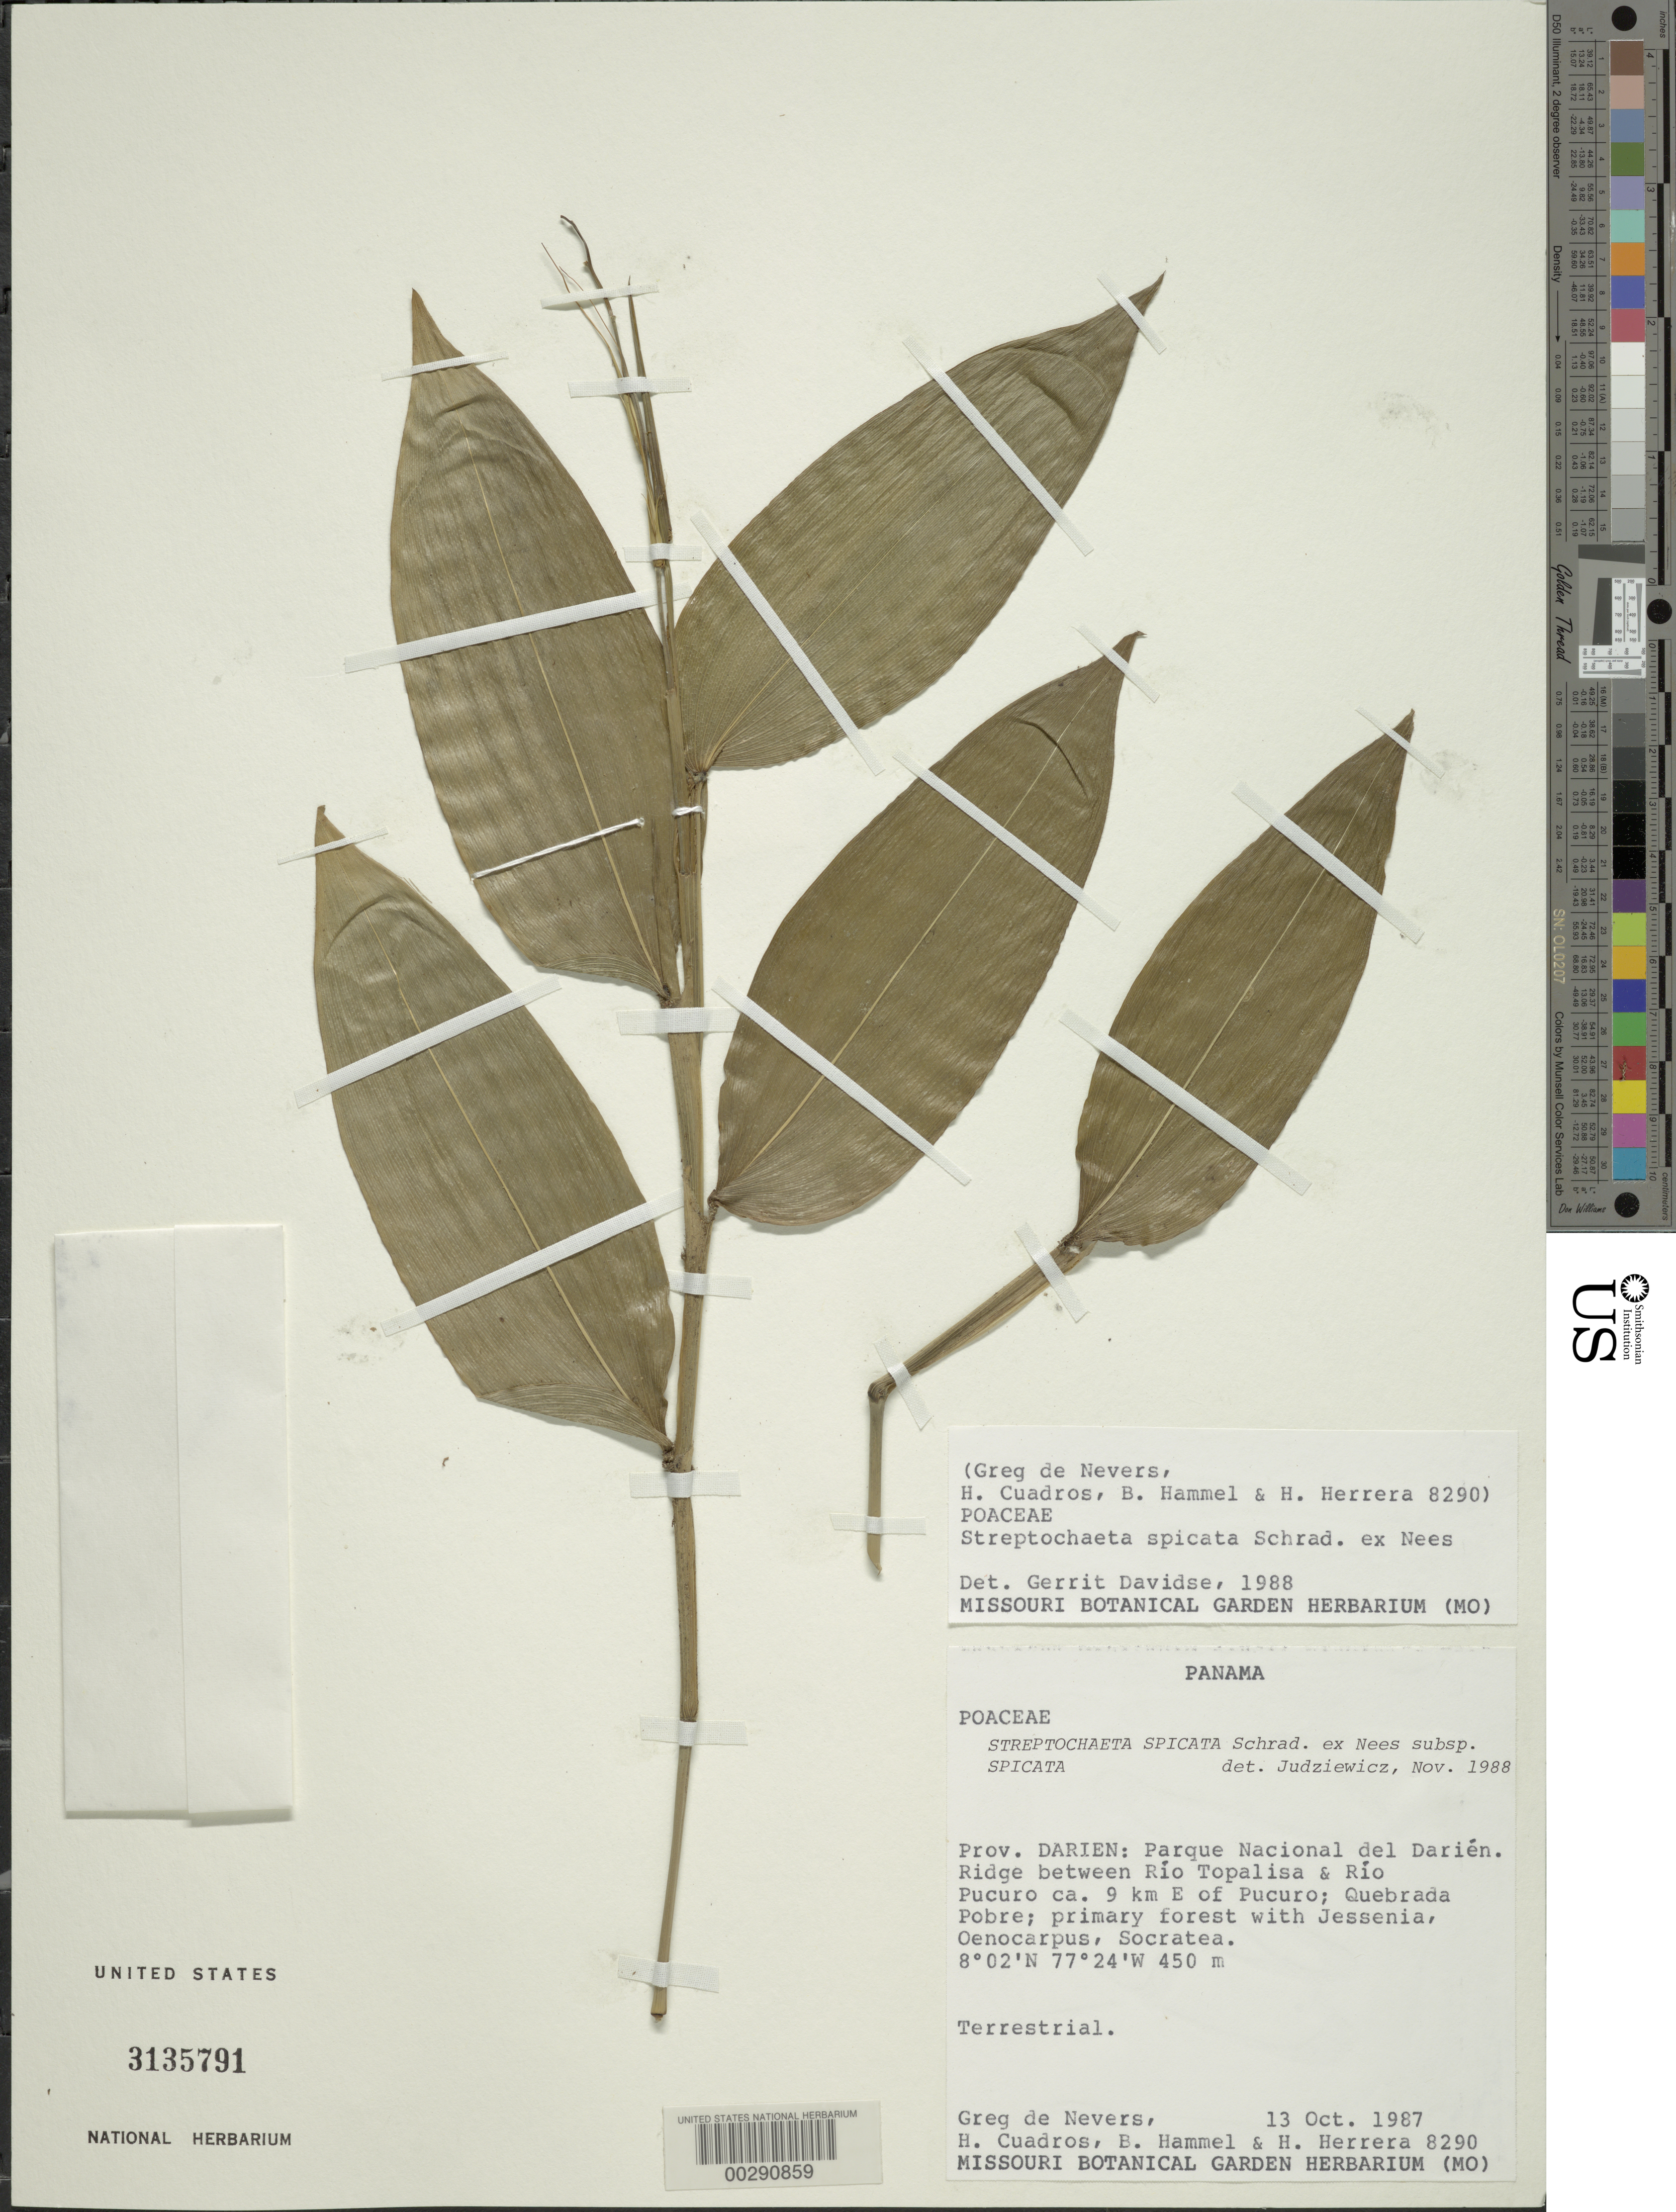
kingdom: Plantae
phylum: Tracheophyta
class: Liliopsida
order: Poales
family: Poaceae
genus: Streptochaeta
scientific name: Streptochaeta spicata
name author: Schrad. ex Nees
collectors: G. C. de Nevers, H. Cuadros, B. Hammel & H. Herrera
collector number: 8290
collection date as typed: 13 Oct 1987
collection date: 1987-10-13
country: Panama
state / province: Darién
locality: Parque Nacional del Darien, ridge between Rio Topalisa and Rio Pucuro ca 9 km E of Pucuro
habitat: Primary forest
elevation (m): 450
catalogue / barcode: US 3135791